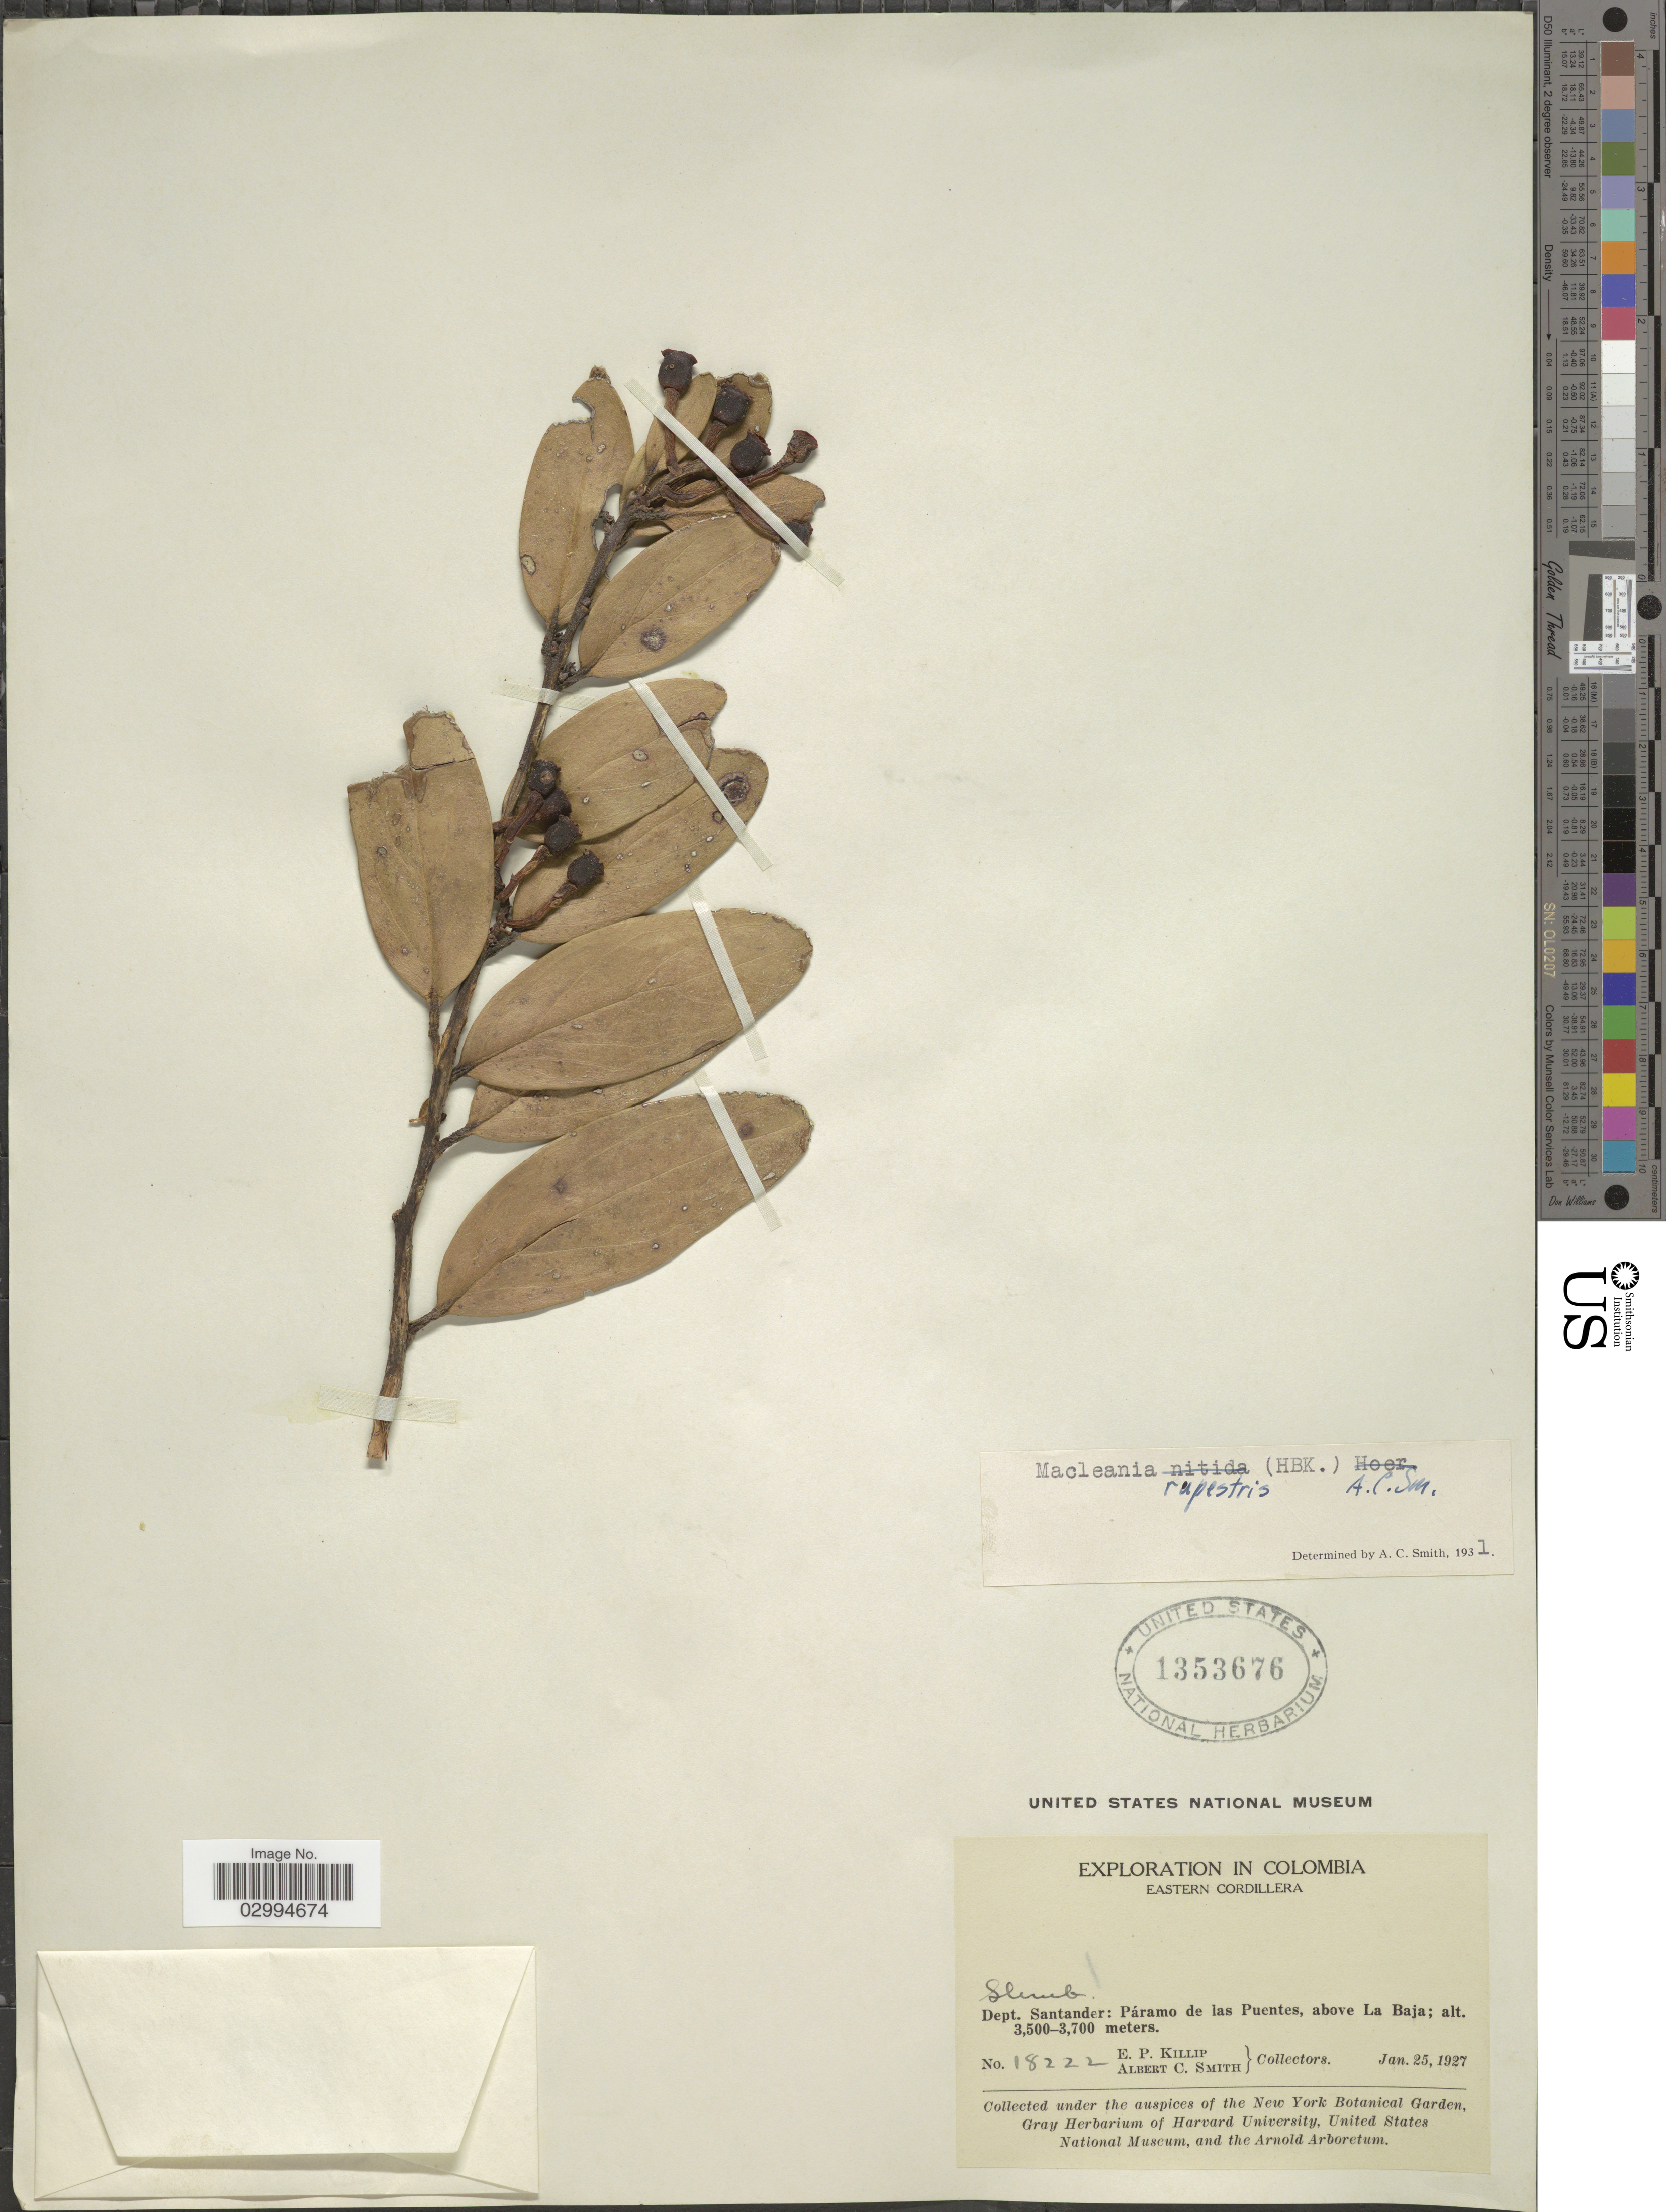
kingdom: Plantae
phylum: Tracheophyta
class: Magnoliopsida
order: Ericales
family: Ericaceae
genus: Macleania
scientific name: Macleania rupestris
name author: (Kunth) A.C. Sm.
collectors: E. P. Killip & A. C. Smith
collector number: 18222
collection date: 1927-01-25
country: Colombia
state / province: Santander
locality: Eastern Cordillera. Dept. Santander: Páramo de las Puentes, above La Baja.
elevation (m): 3500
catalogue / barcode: US 1353676